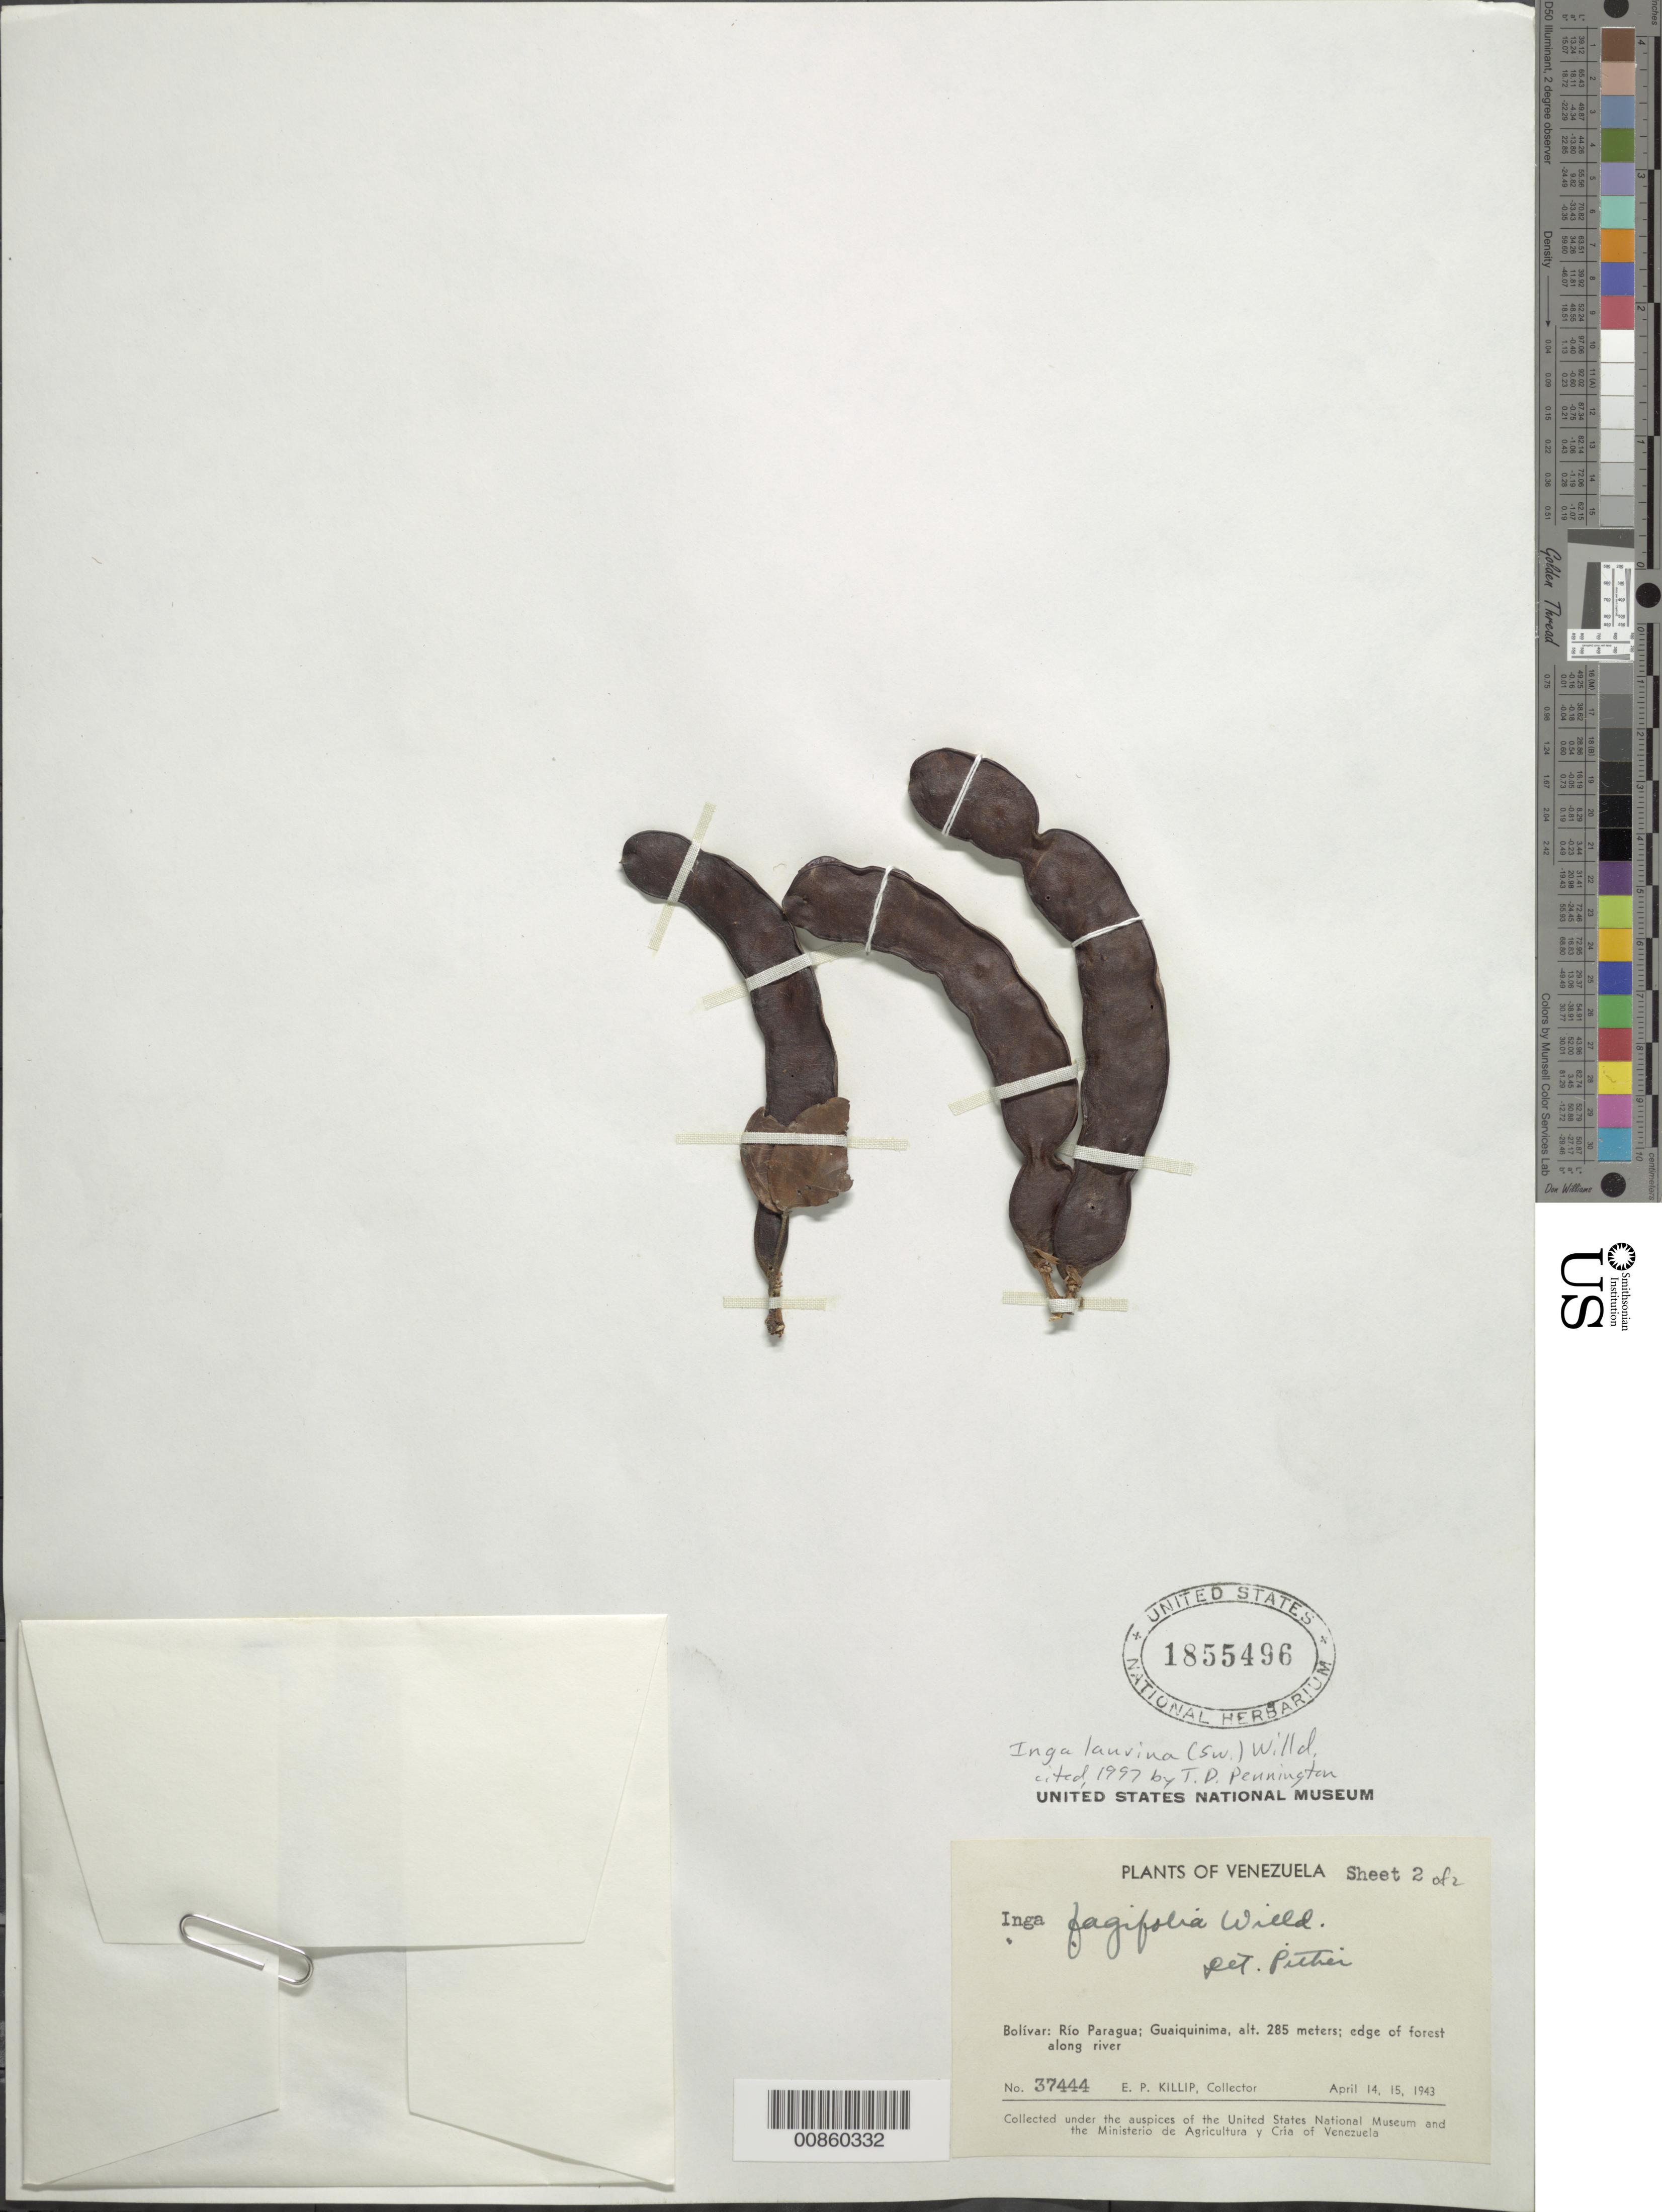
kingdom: Plantae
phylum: Tracheophyta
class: Magnoliopsida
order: Fabales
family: Fabaceae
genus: Inga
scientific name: Inga laurina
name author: (Sw.) Willd.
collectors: E. P. Killip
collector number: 37444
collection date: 1943-04-14/1943-04-15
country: Venezuela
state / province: Bolivar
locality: Rio Paragua; Guaiquinima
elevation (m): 285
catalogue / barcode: US 1855496